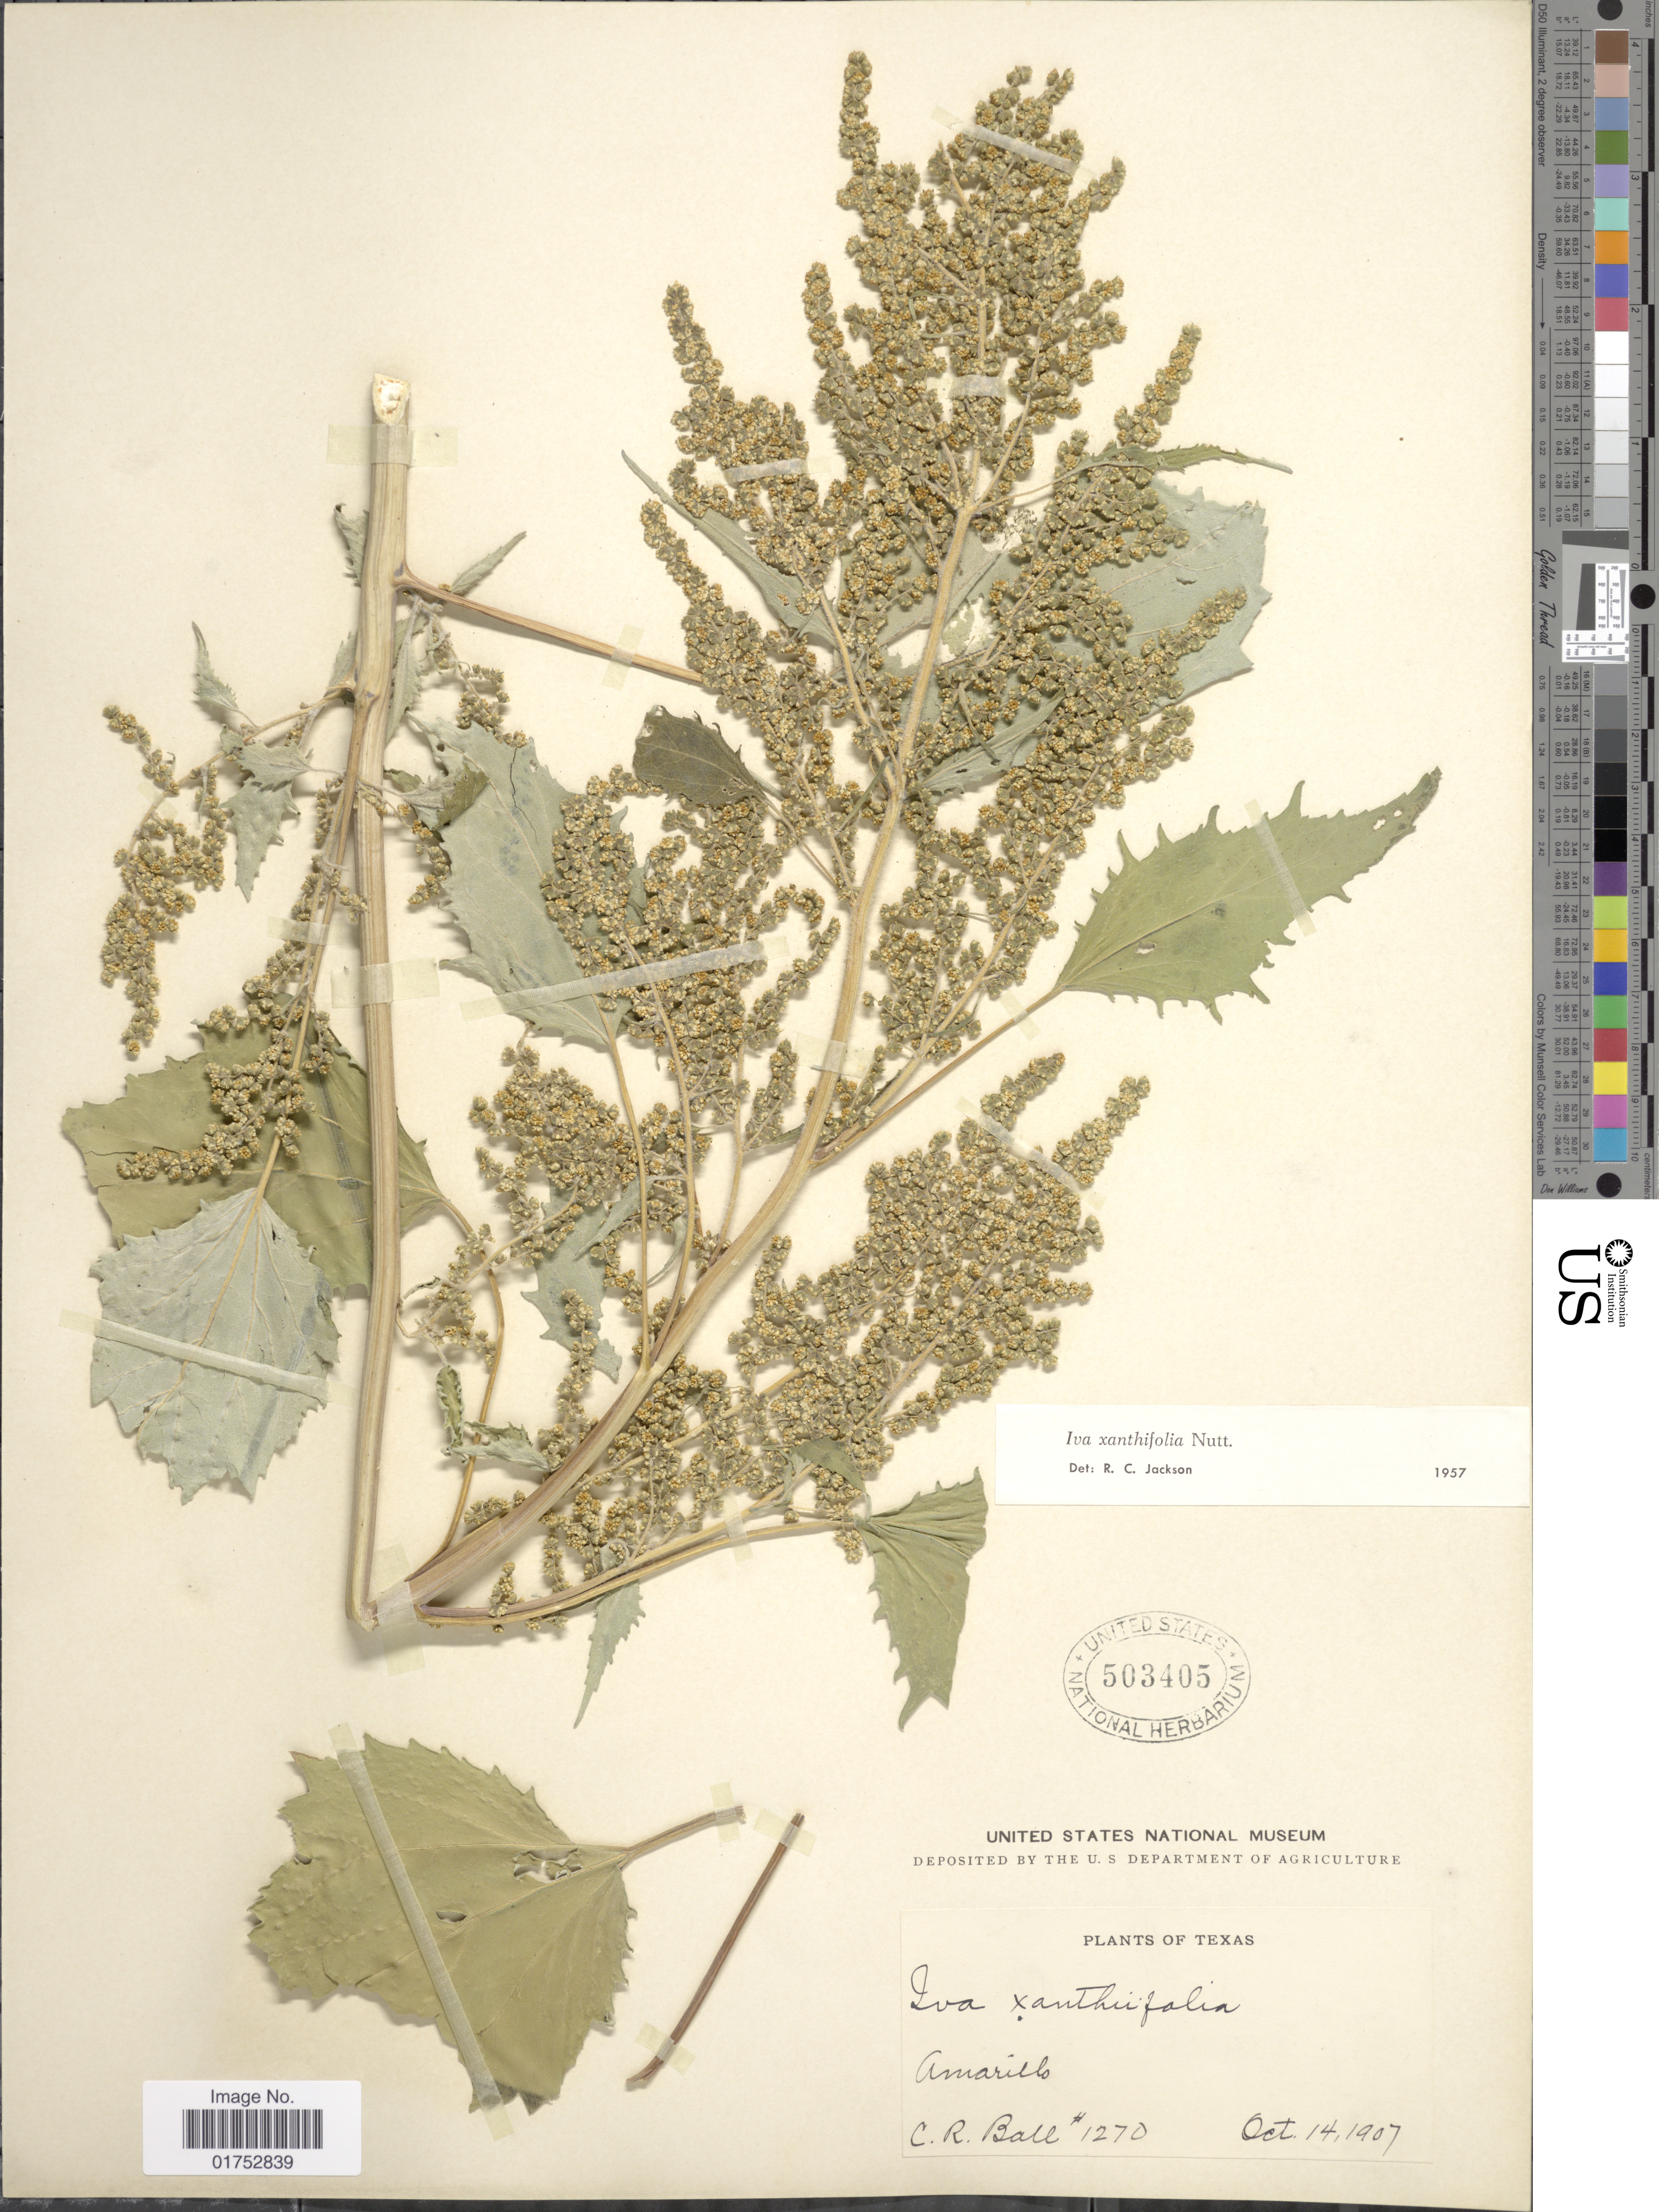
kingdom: Plantae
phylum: Tracheophyta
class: Magnoliopsida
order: Asterales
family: Asteraceae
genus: Iva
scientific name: Iva xanthifolia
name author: Nutt.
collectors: C. R. Ball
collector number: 1270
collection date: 1907-10-14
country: United States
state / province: Texas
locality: Amarillo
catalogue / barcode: US 503405